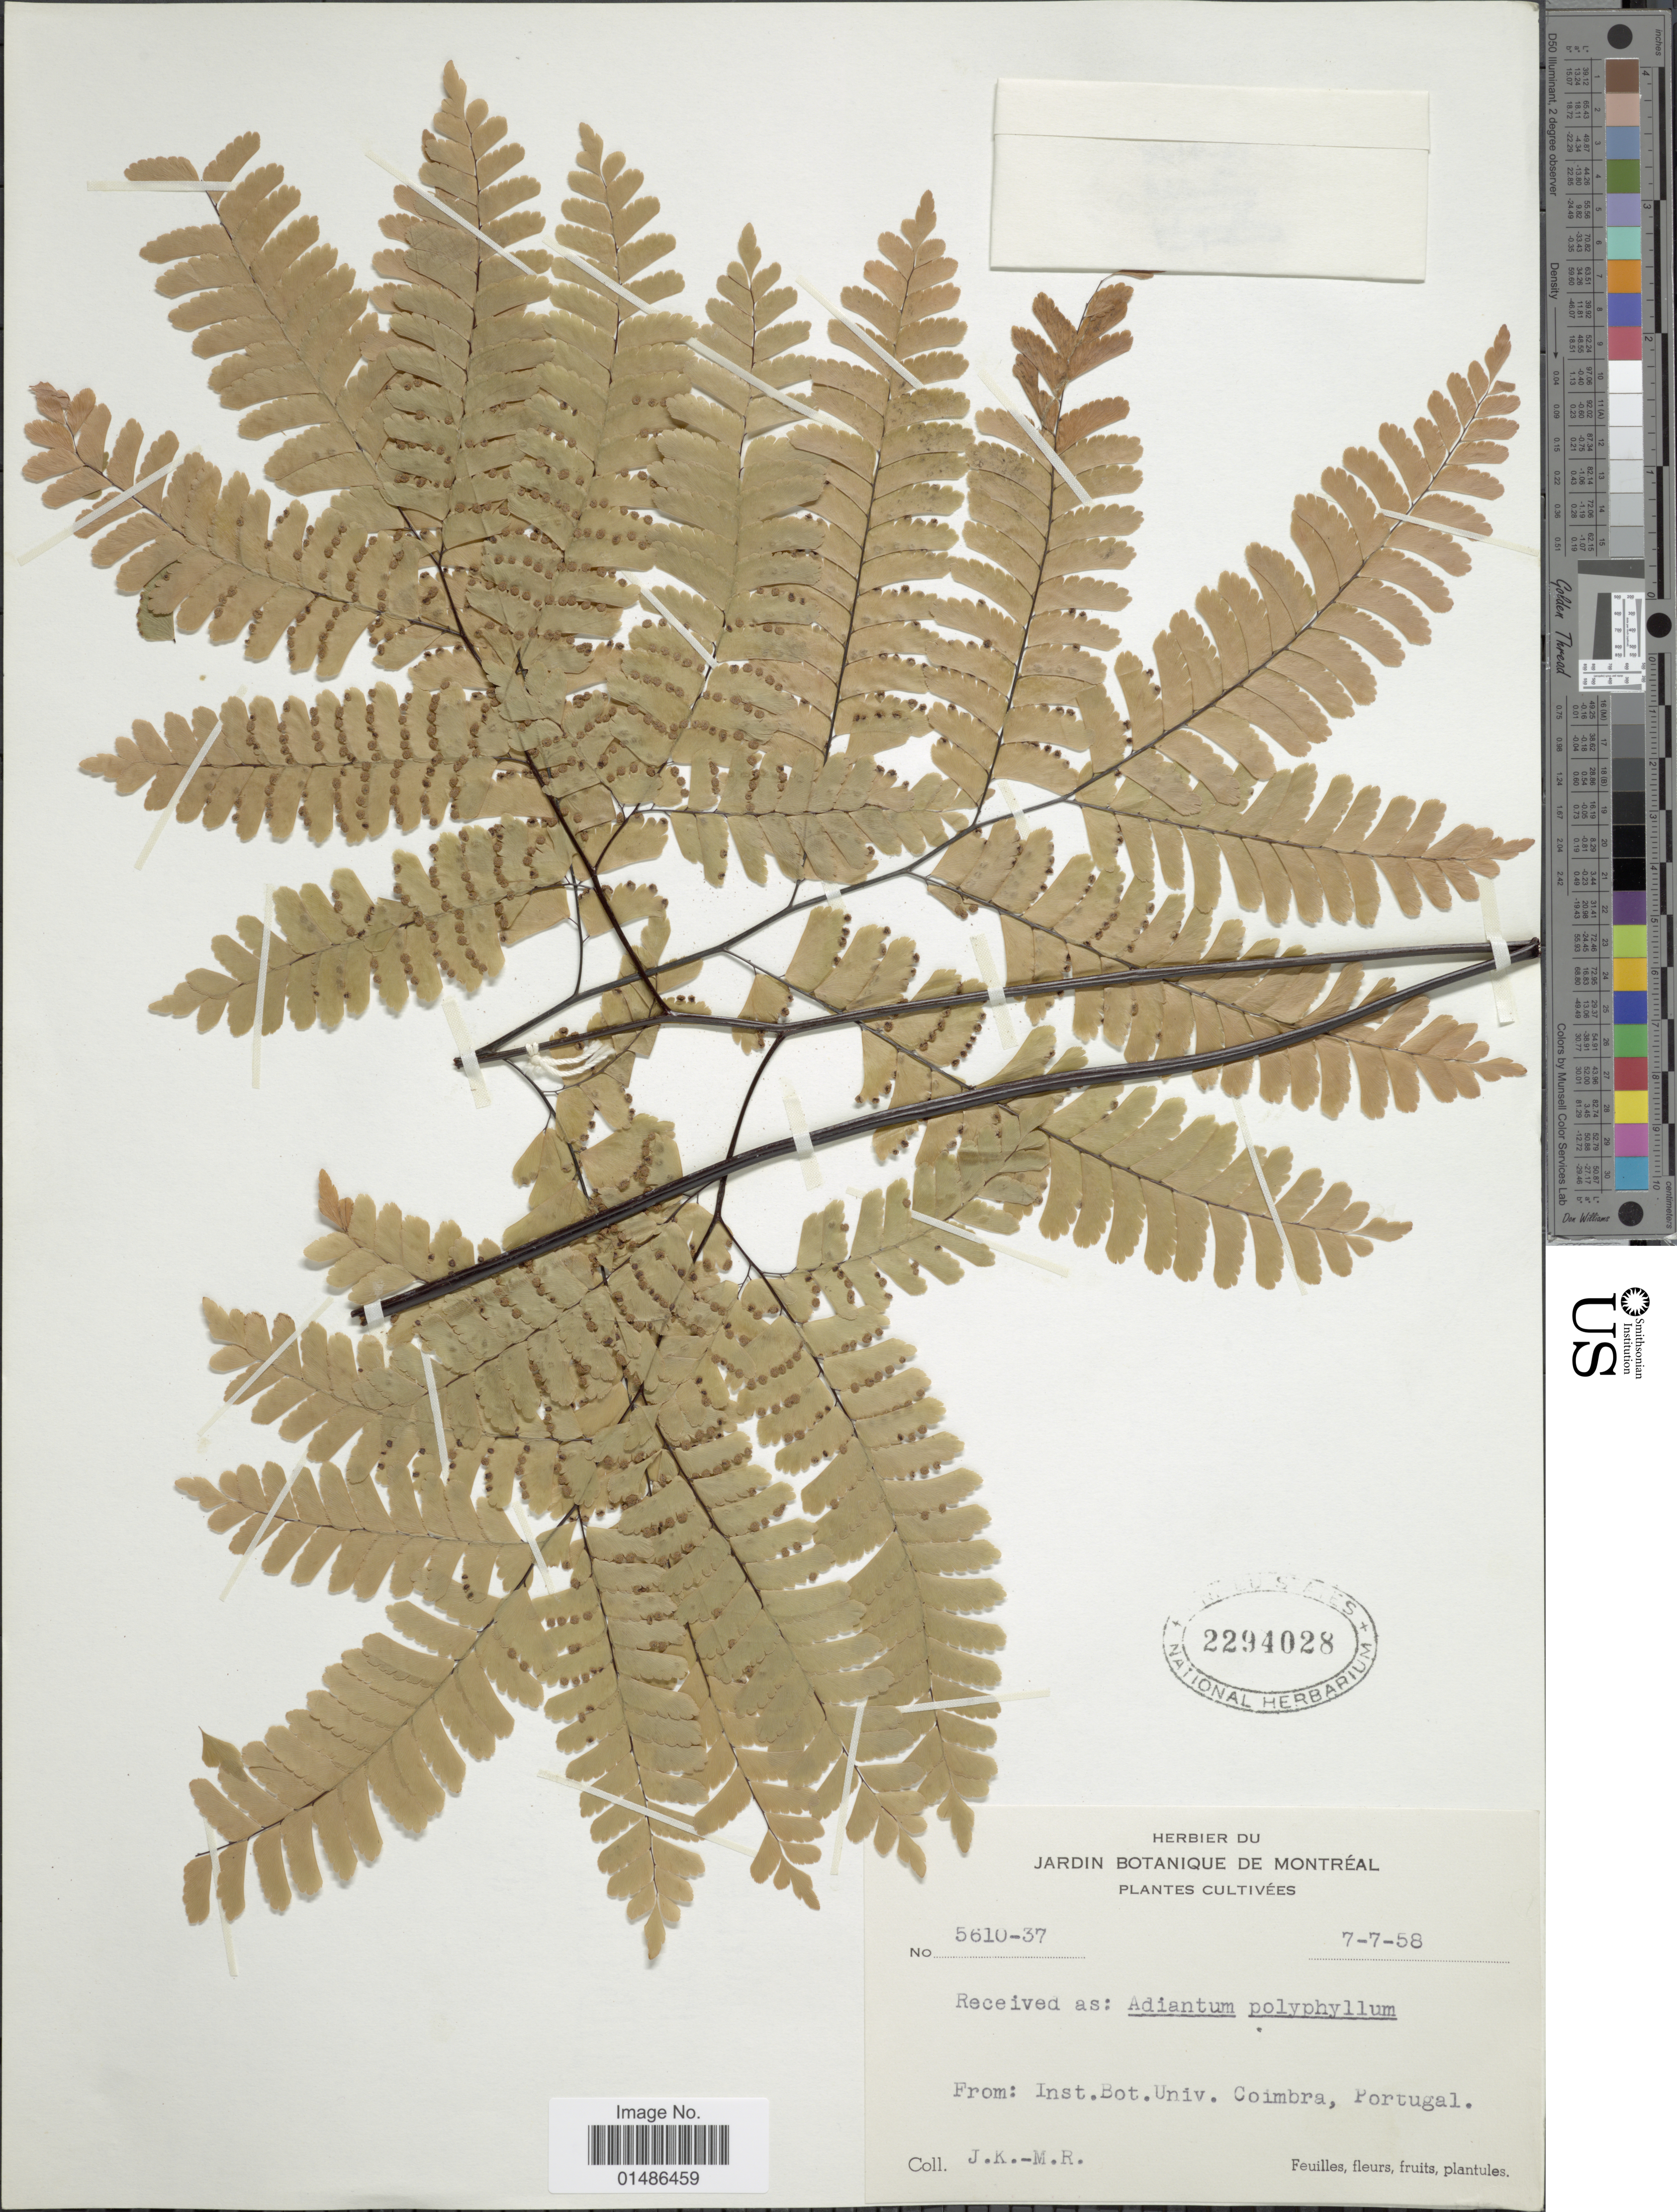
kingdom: Plantae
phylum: Tracheophyta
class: Polypodiopsida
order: Polypodiales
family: Pteridaceae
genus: Adiantum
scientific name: Adiantum polyphyllum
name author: Willd.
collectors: J. K. & M. R.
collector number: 5610-37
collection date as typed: Transcribed d/m/y: 7/7/58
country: Portugal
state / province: Coimbra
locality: Inst. Bot. Univ. Coimbra, Portugal.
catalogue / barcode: US 2294028